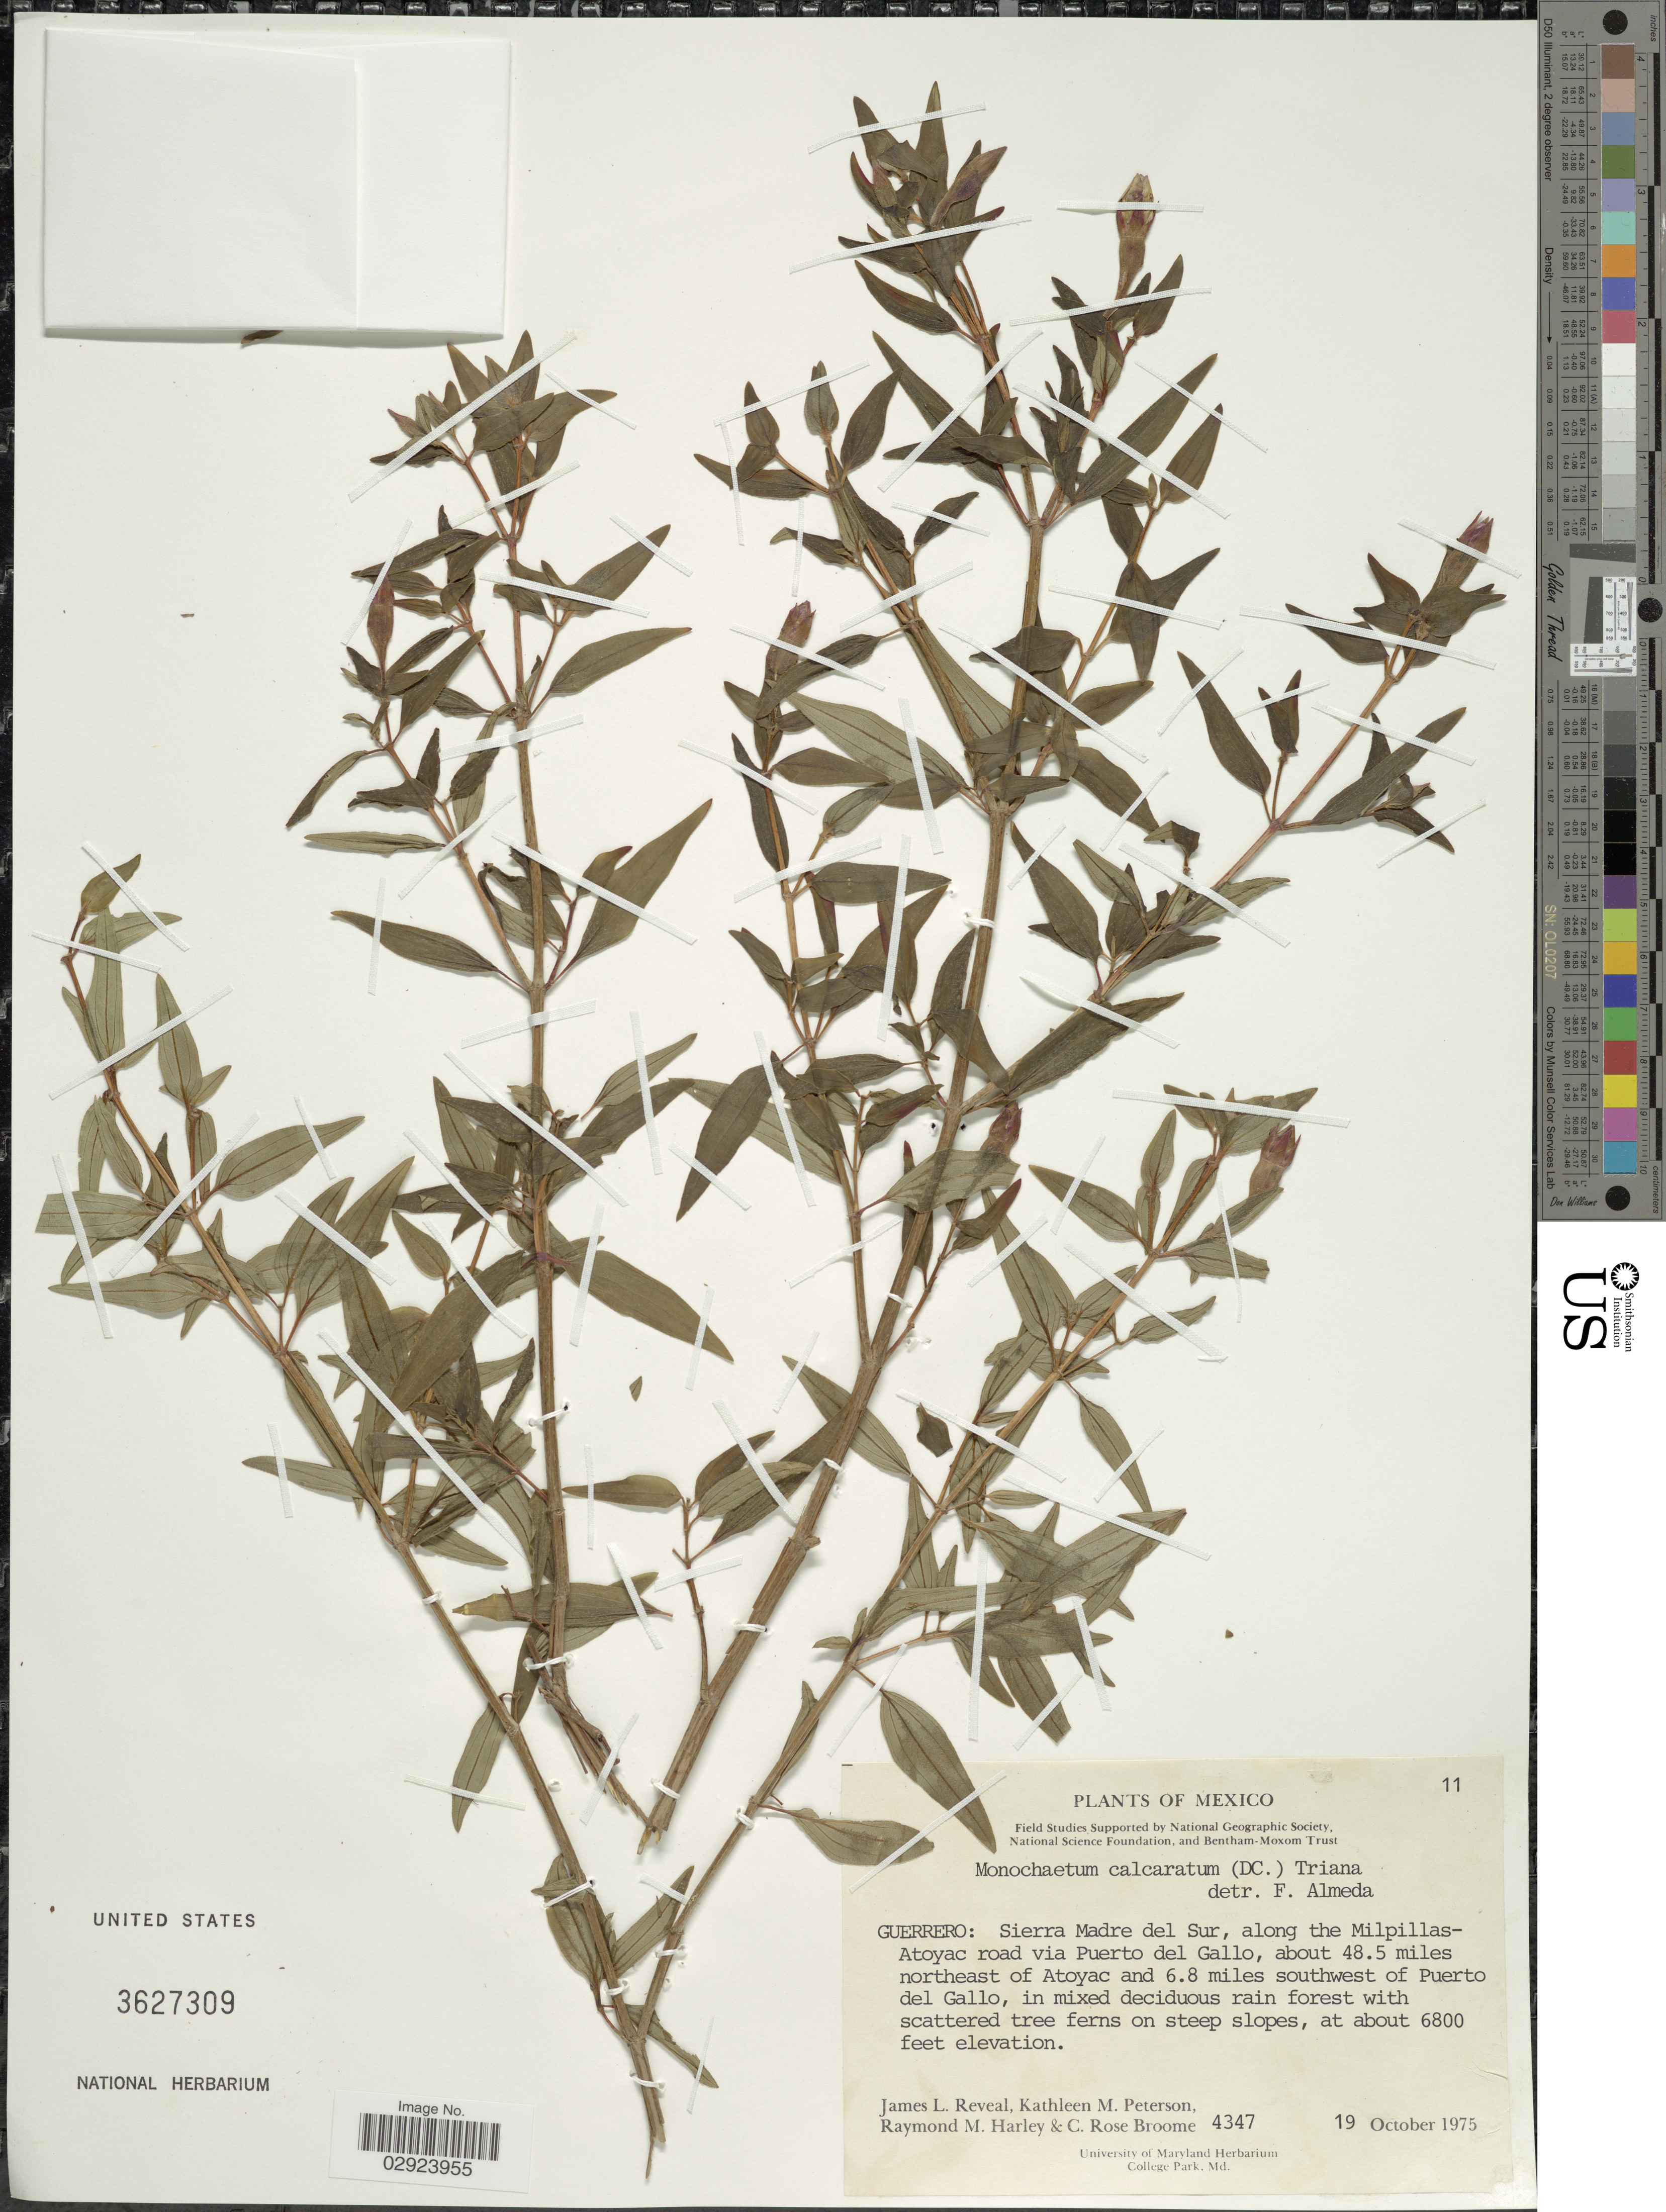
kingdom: Plantae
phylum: Tracheophyta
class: Magnoliopsida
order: Myrtales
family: Melastomataceae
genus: Monochaetum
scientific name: Monochaetum calcaratum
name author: (DC.) Triana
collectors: J. L. Reveal, K. Peterson, R. M. Harley & C. R. Broome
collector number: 4347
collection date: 1975-10-19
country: Mexico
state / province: Guerrero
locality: Sierra Madre del Sur, along the Milpillas-Atoyac road via Puerto del Gallo, about 48.5 miles northeast of Atoyac and 6.8 miles southwest of Puerto del Gallo.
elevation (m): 2073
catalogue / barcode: US 3627309